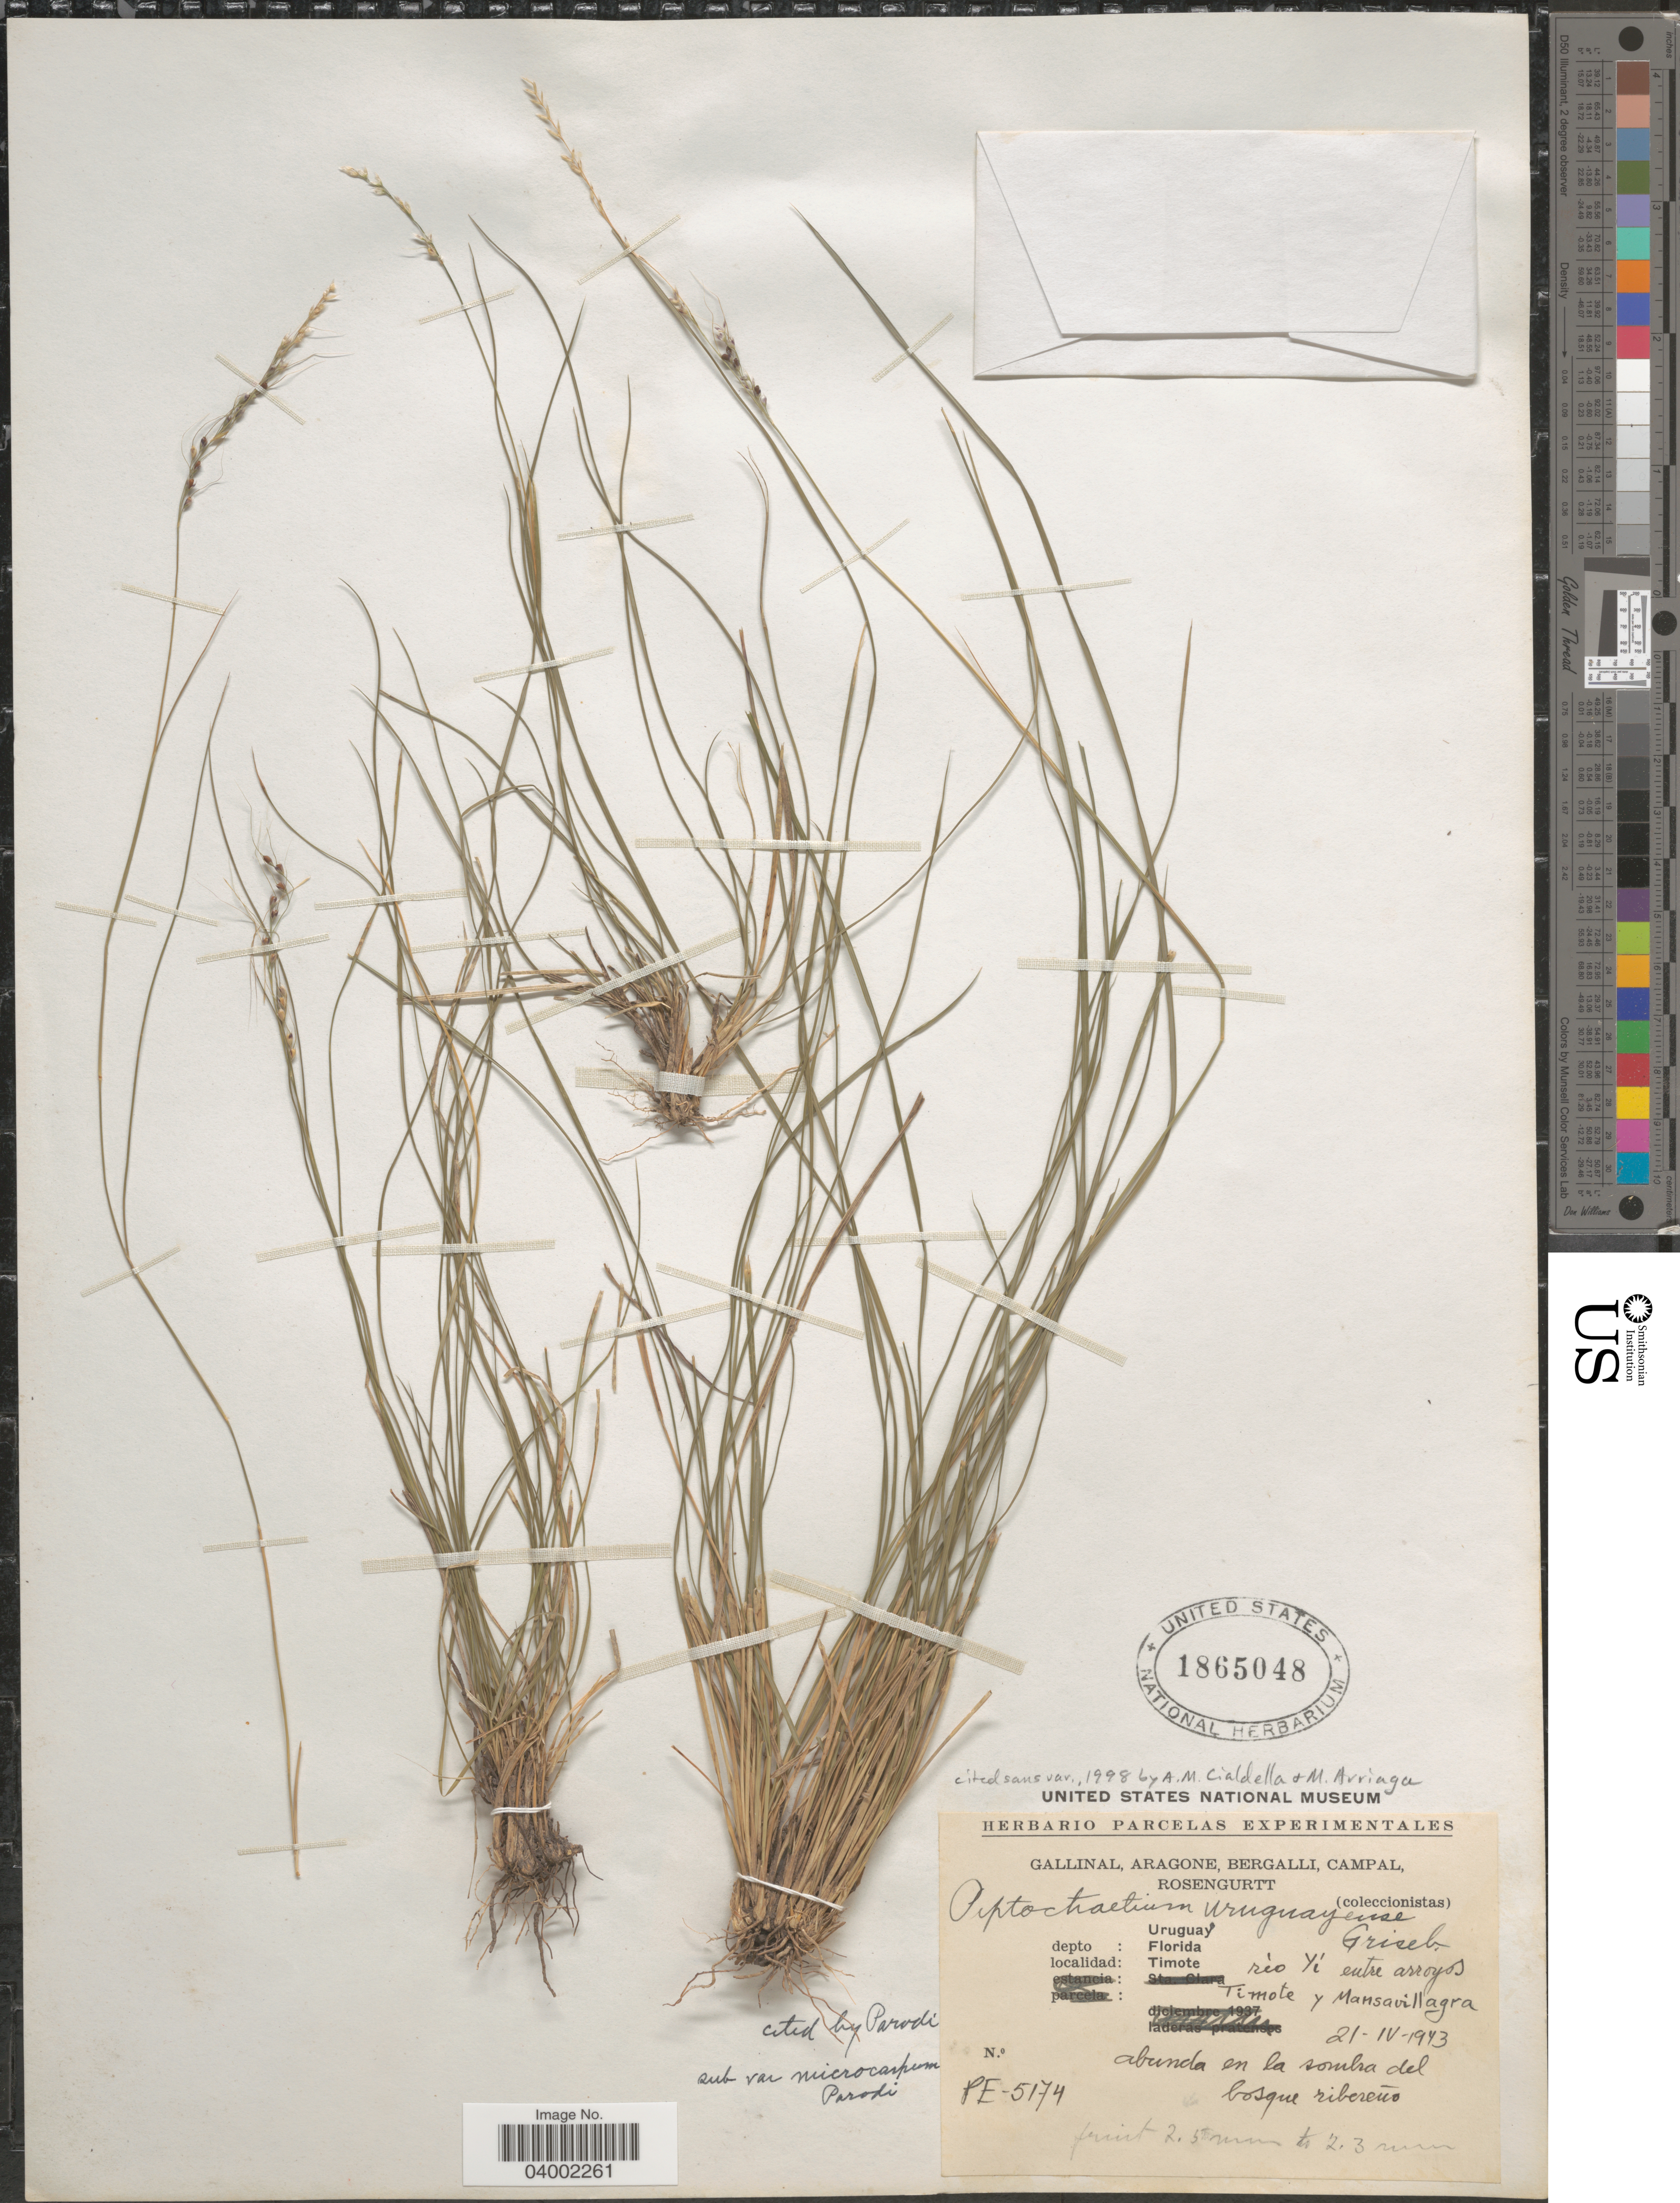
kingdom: Plantae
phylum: Tracheophyta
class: Liliopsida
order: Poales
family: Poaceae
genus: Piptochaetium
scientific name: Piptochaetium uruguense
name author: Griseb.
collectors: -. Gallinal, -- Aragone, -- Bergalli, -- Campal & Rosengurtt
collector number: PE-5174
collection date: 1943-04-21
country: Uruguay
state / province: Florida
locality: Depto: Florida. Timote. Río Yí entre arroyos Timote y Mansavillagra.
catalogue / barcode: US 1865048